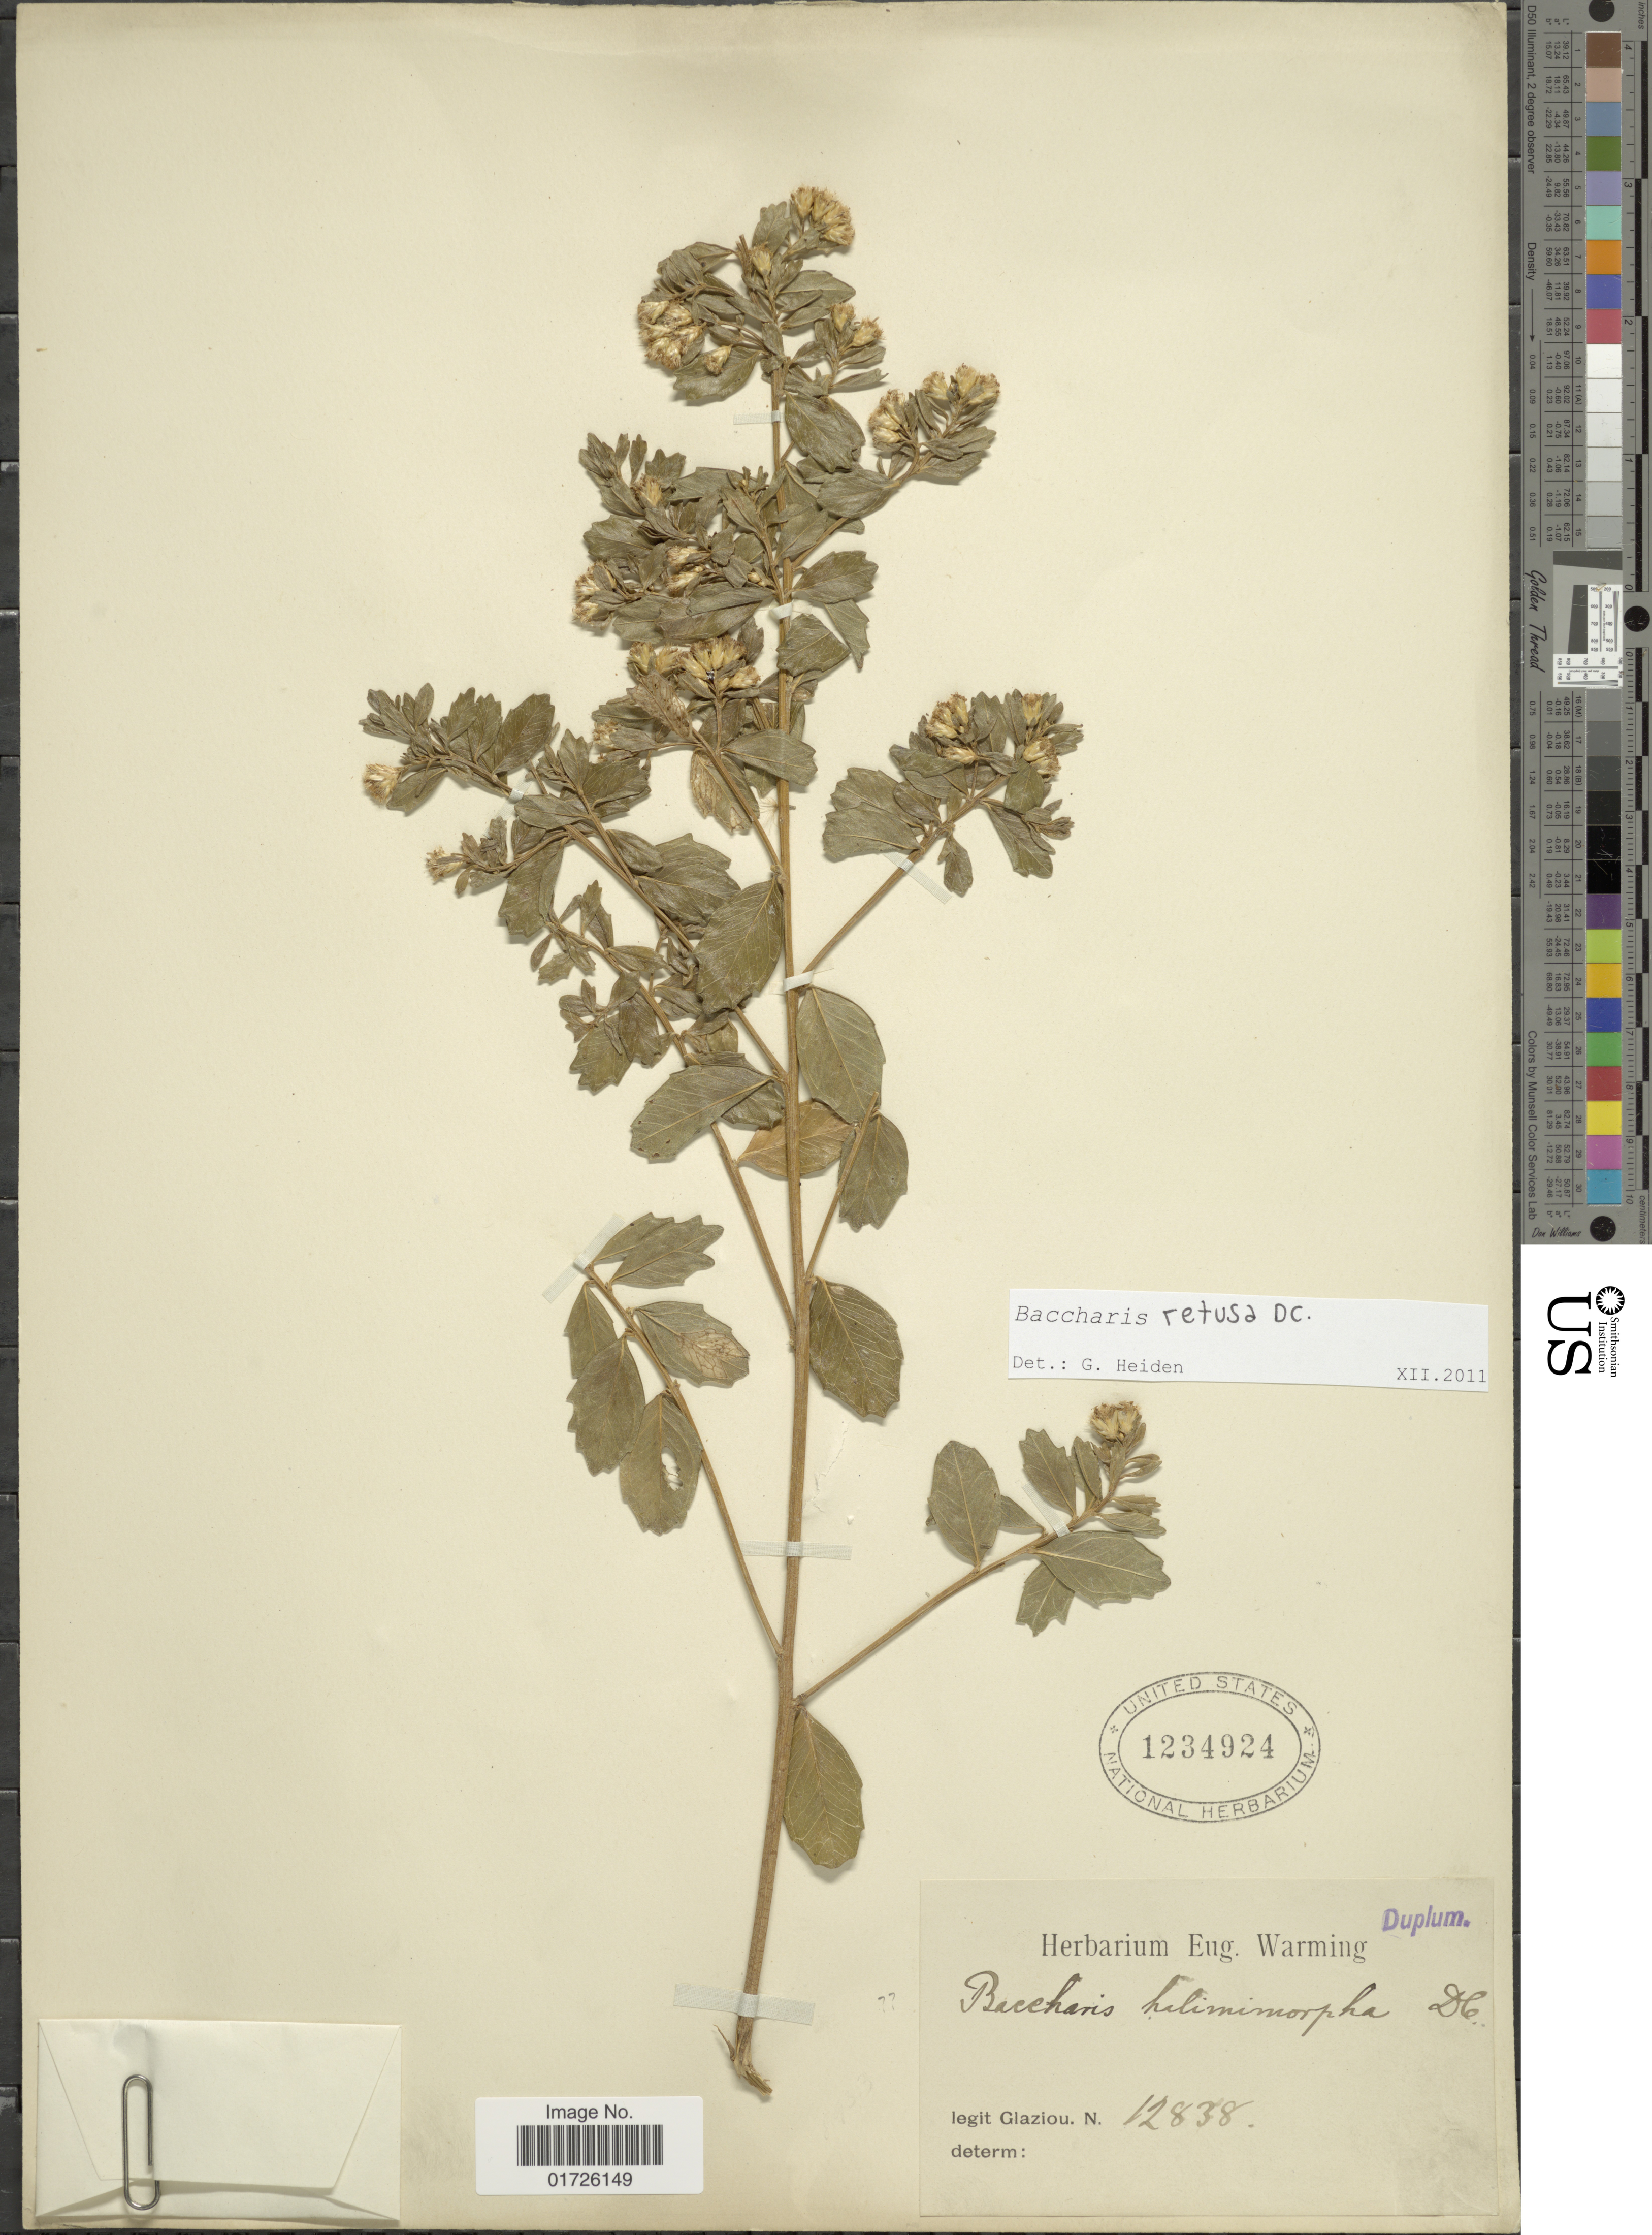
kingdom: Plantae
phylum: Tracheophyta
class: Magnoliopsida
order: Asterales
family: Asteraceae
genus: Baccharis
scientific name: Baccharis retusa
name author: DC.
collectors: Glaziou, --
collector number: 12838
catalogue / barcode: US 1234924